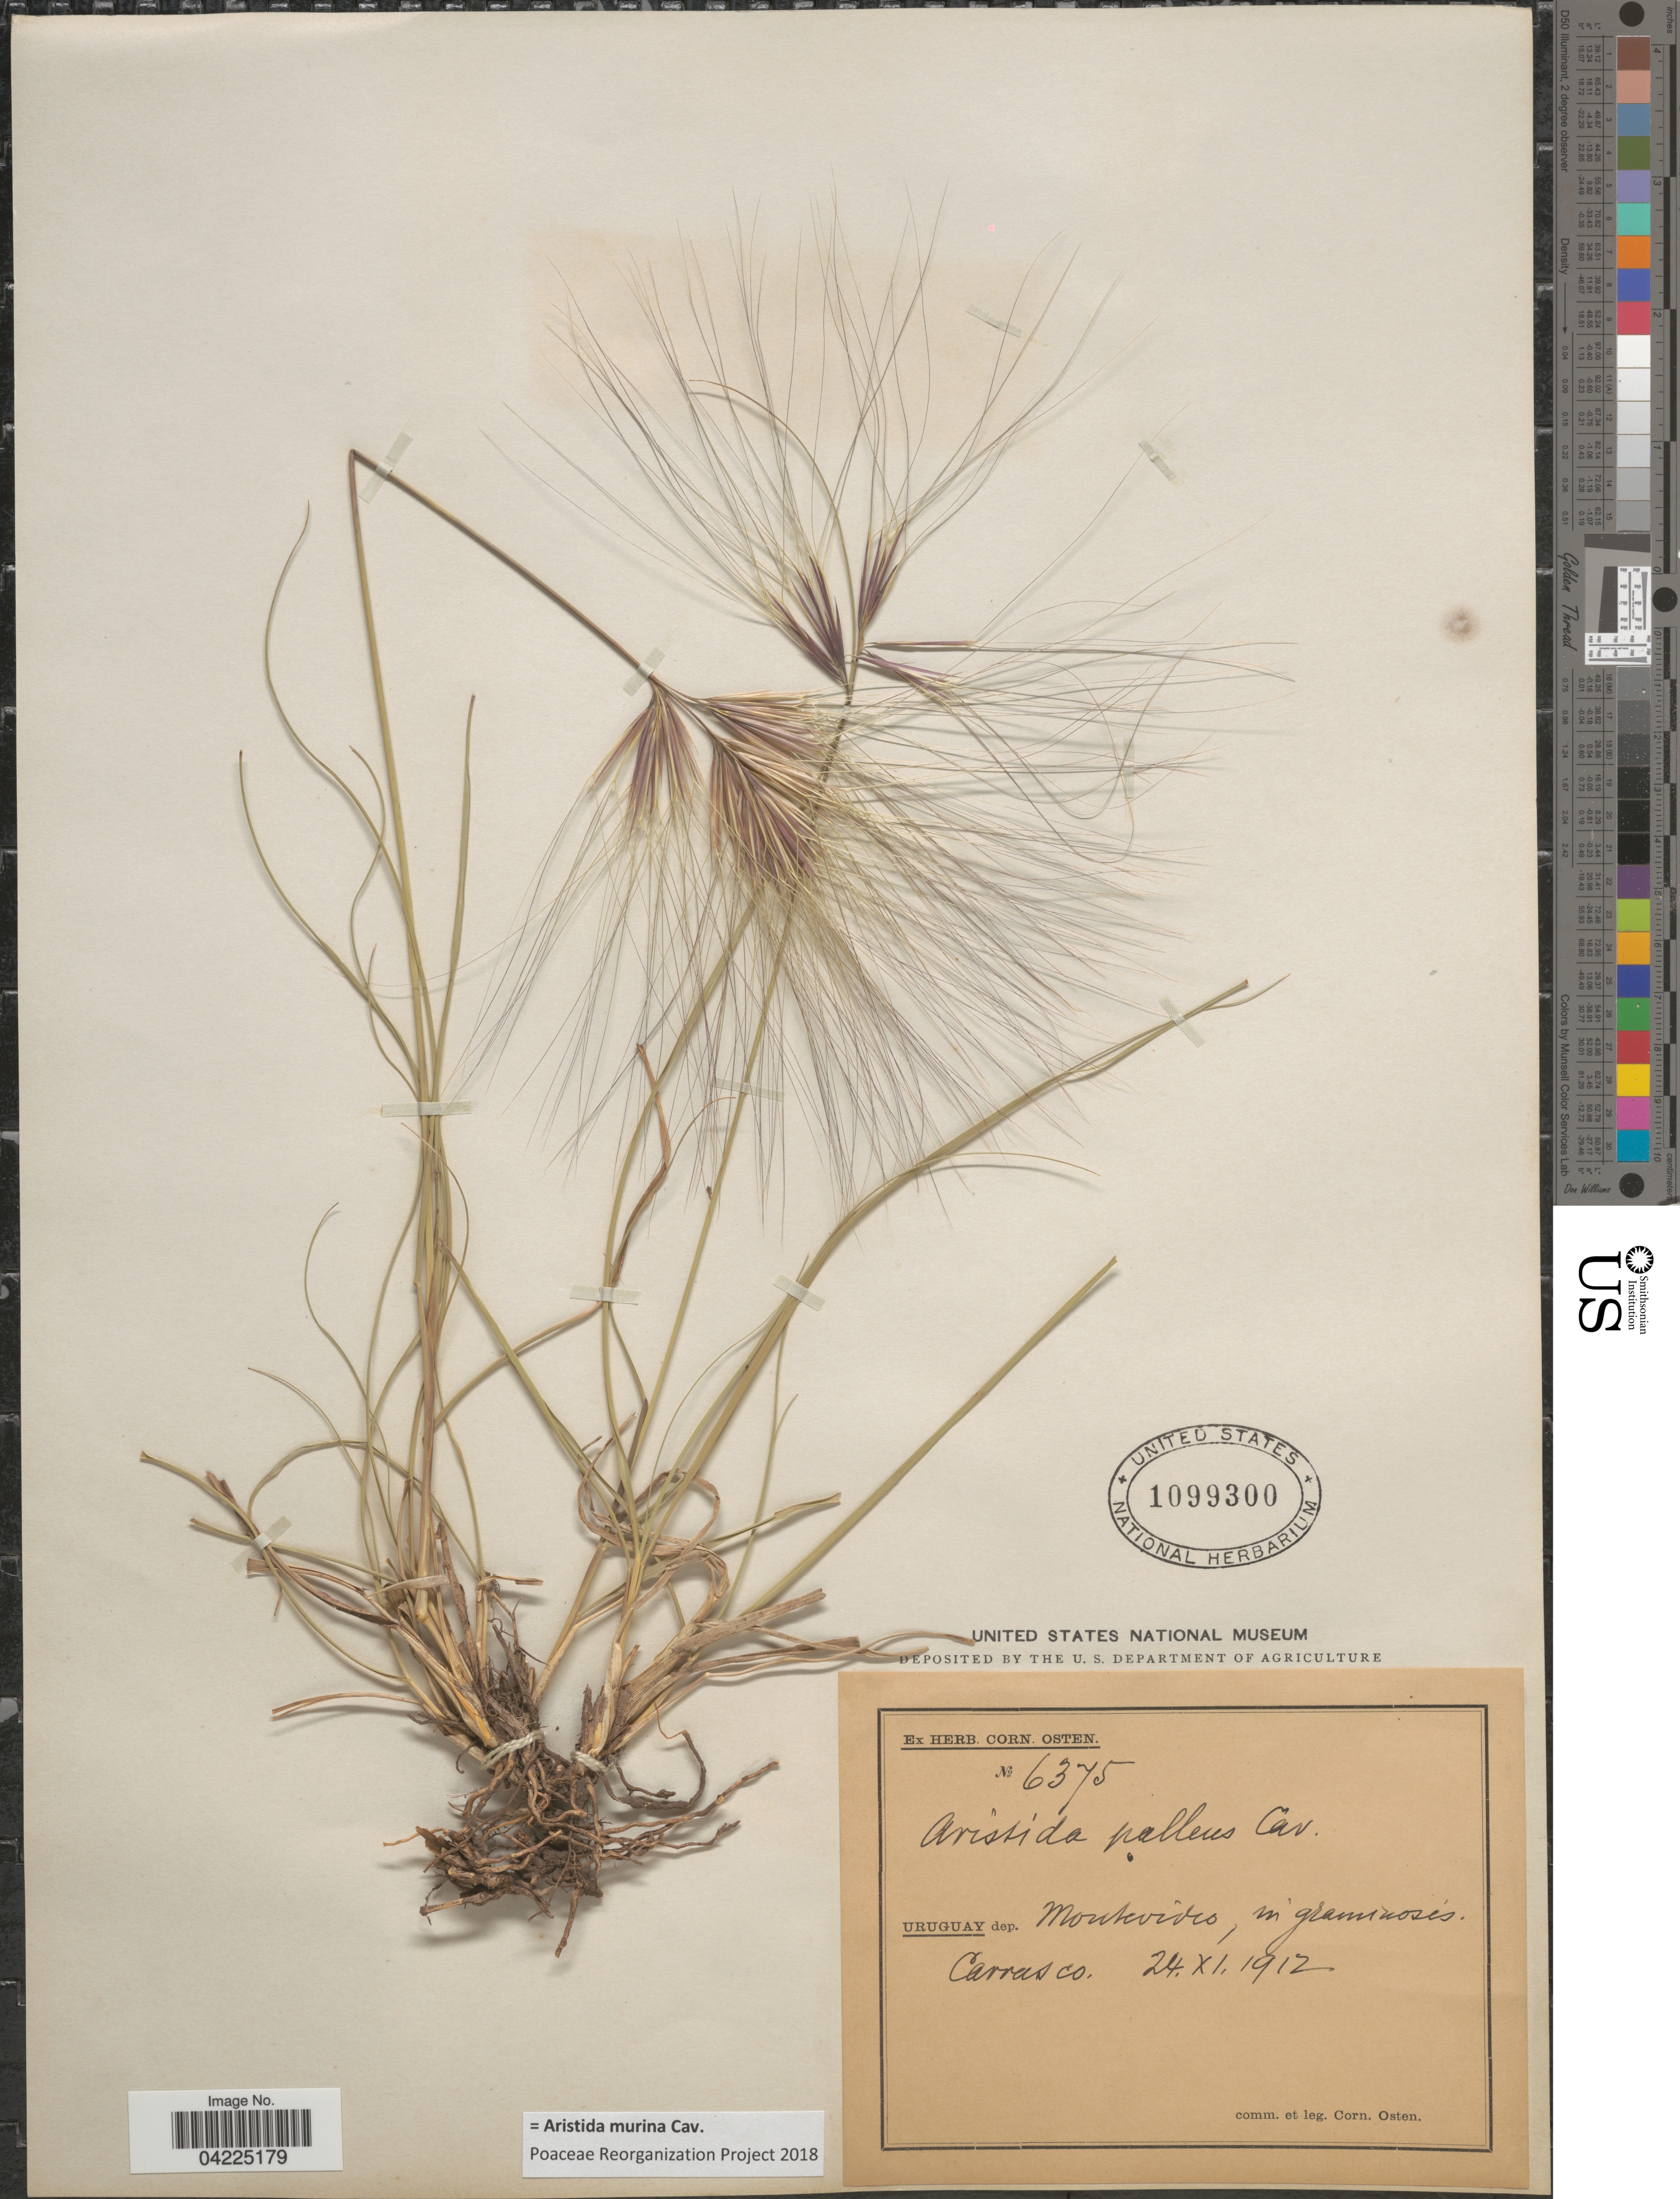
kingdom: Plantae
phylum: Tracheophyta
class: Liliopsida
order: Poales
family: Poaceae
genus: Aristida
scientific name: Aristida murina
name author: Cav.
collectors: C. Osten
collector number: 6375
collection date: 1912-11-24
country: Uruguay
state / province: Montevideo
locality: In graminosis. Carrasco.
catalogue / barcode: US 1099300